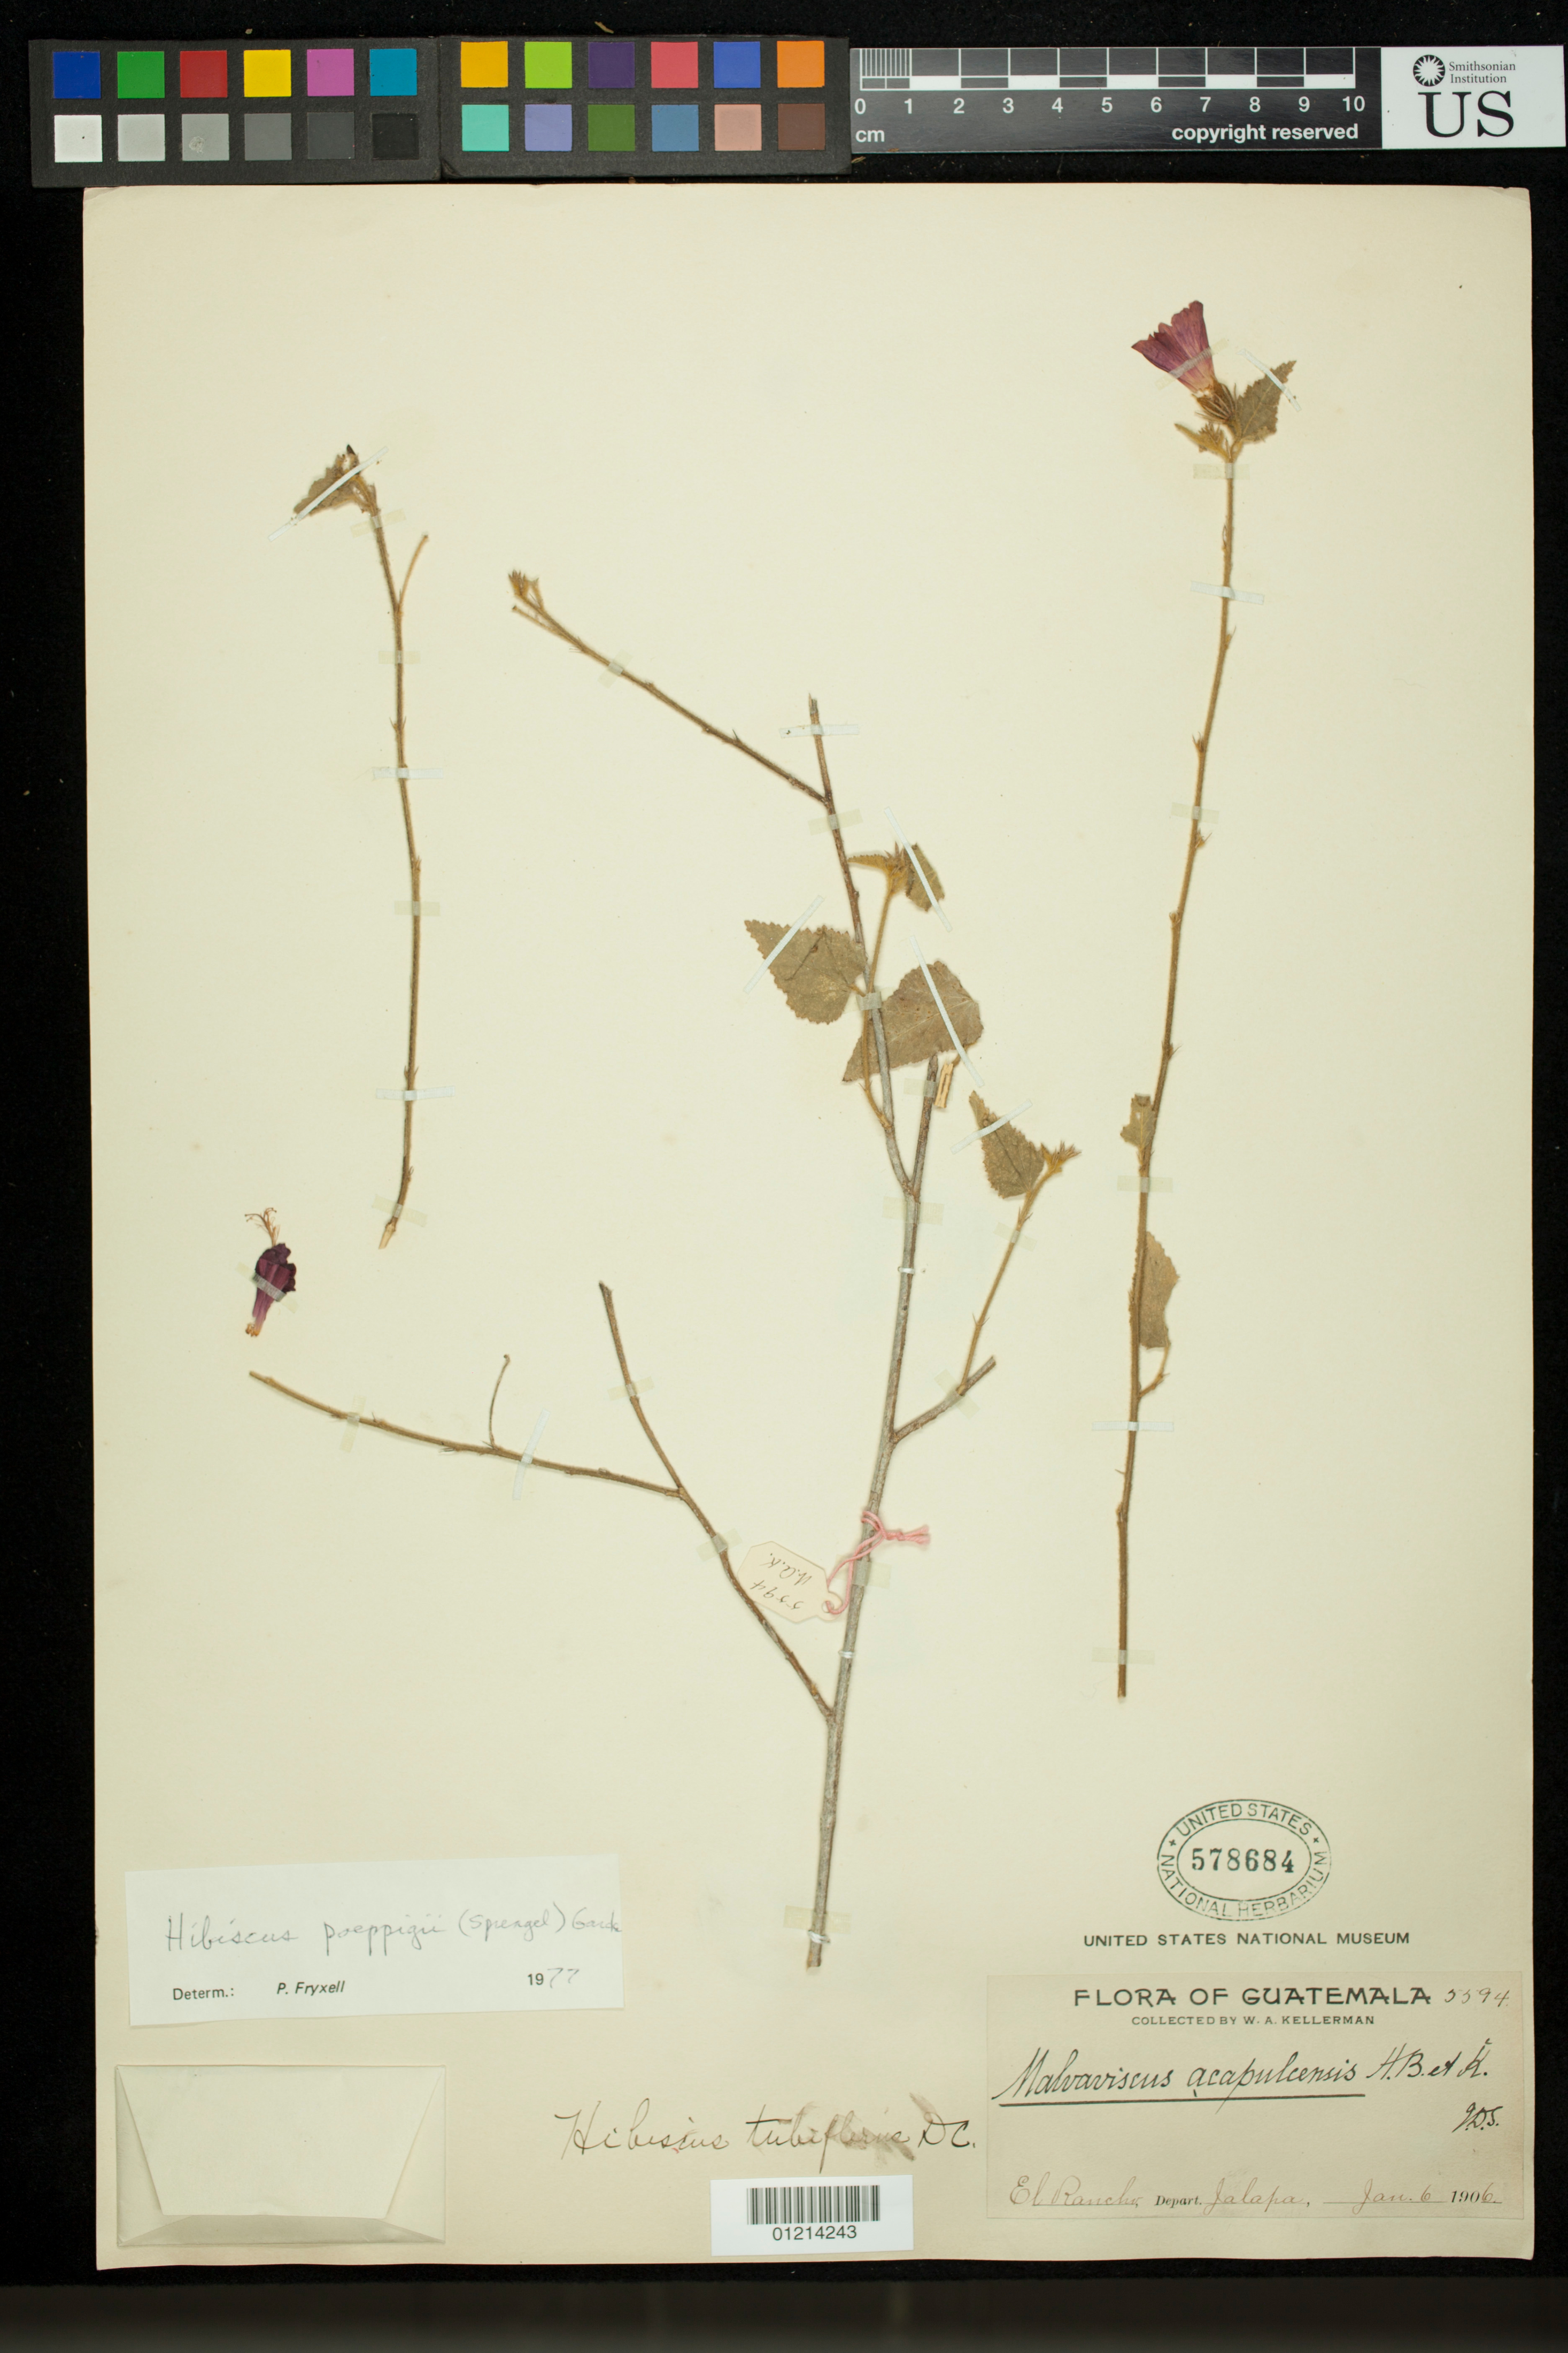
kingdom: Plantae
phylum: Tracheophyta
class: Magnoliopsida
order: Malvales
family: Malvaceae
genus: Hibiscus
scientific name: Hibiscus poeppigii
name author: (Spreng.) Garcke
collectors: W. A. Kellerman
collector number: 5394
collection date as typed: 1/6/1906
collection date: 1906-01-06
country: Guatemala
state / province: Jalapa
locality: El Rancho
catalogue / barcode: US 578684